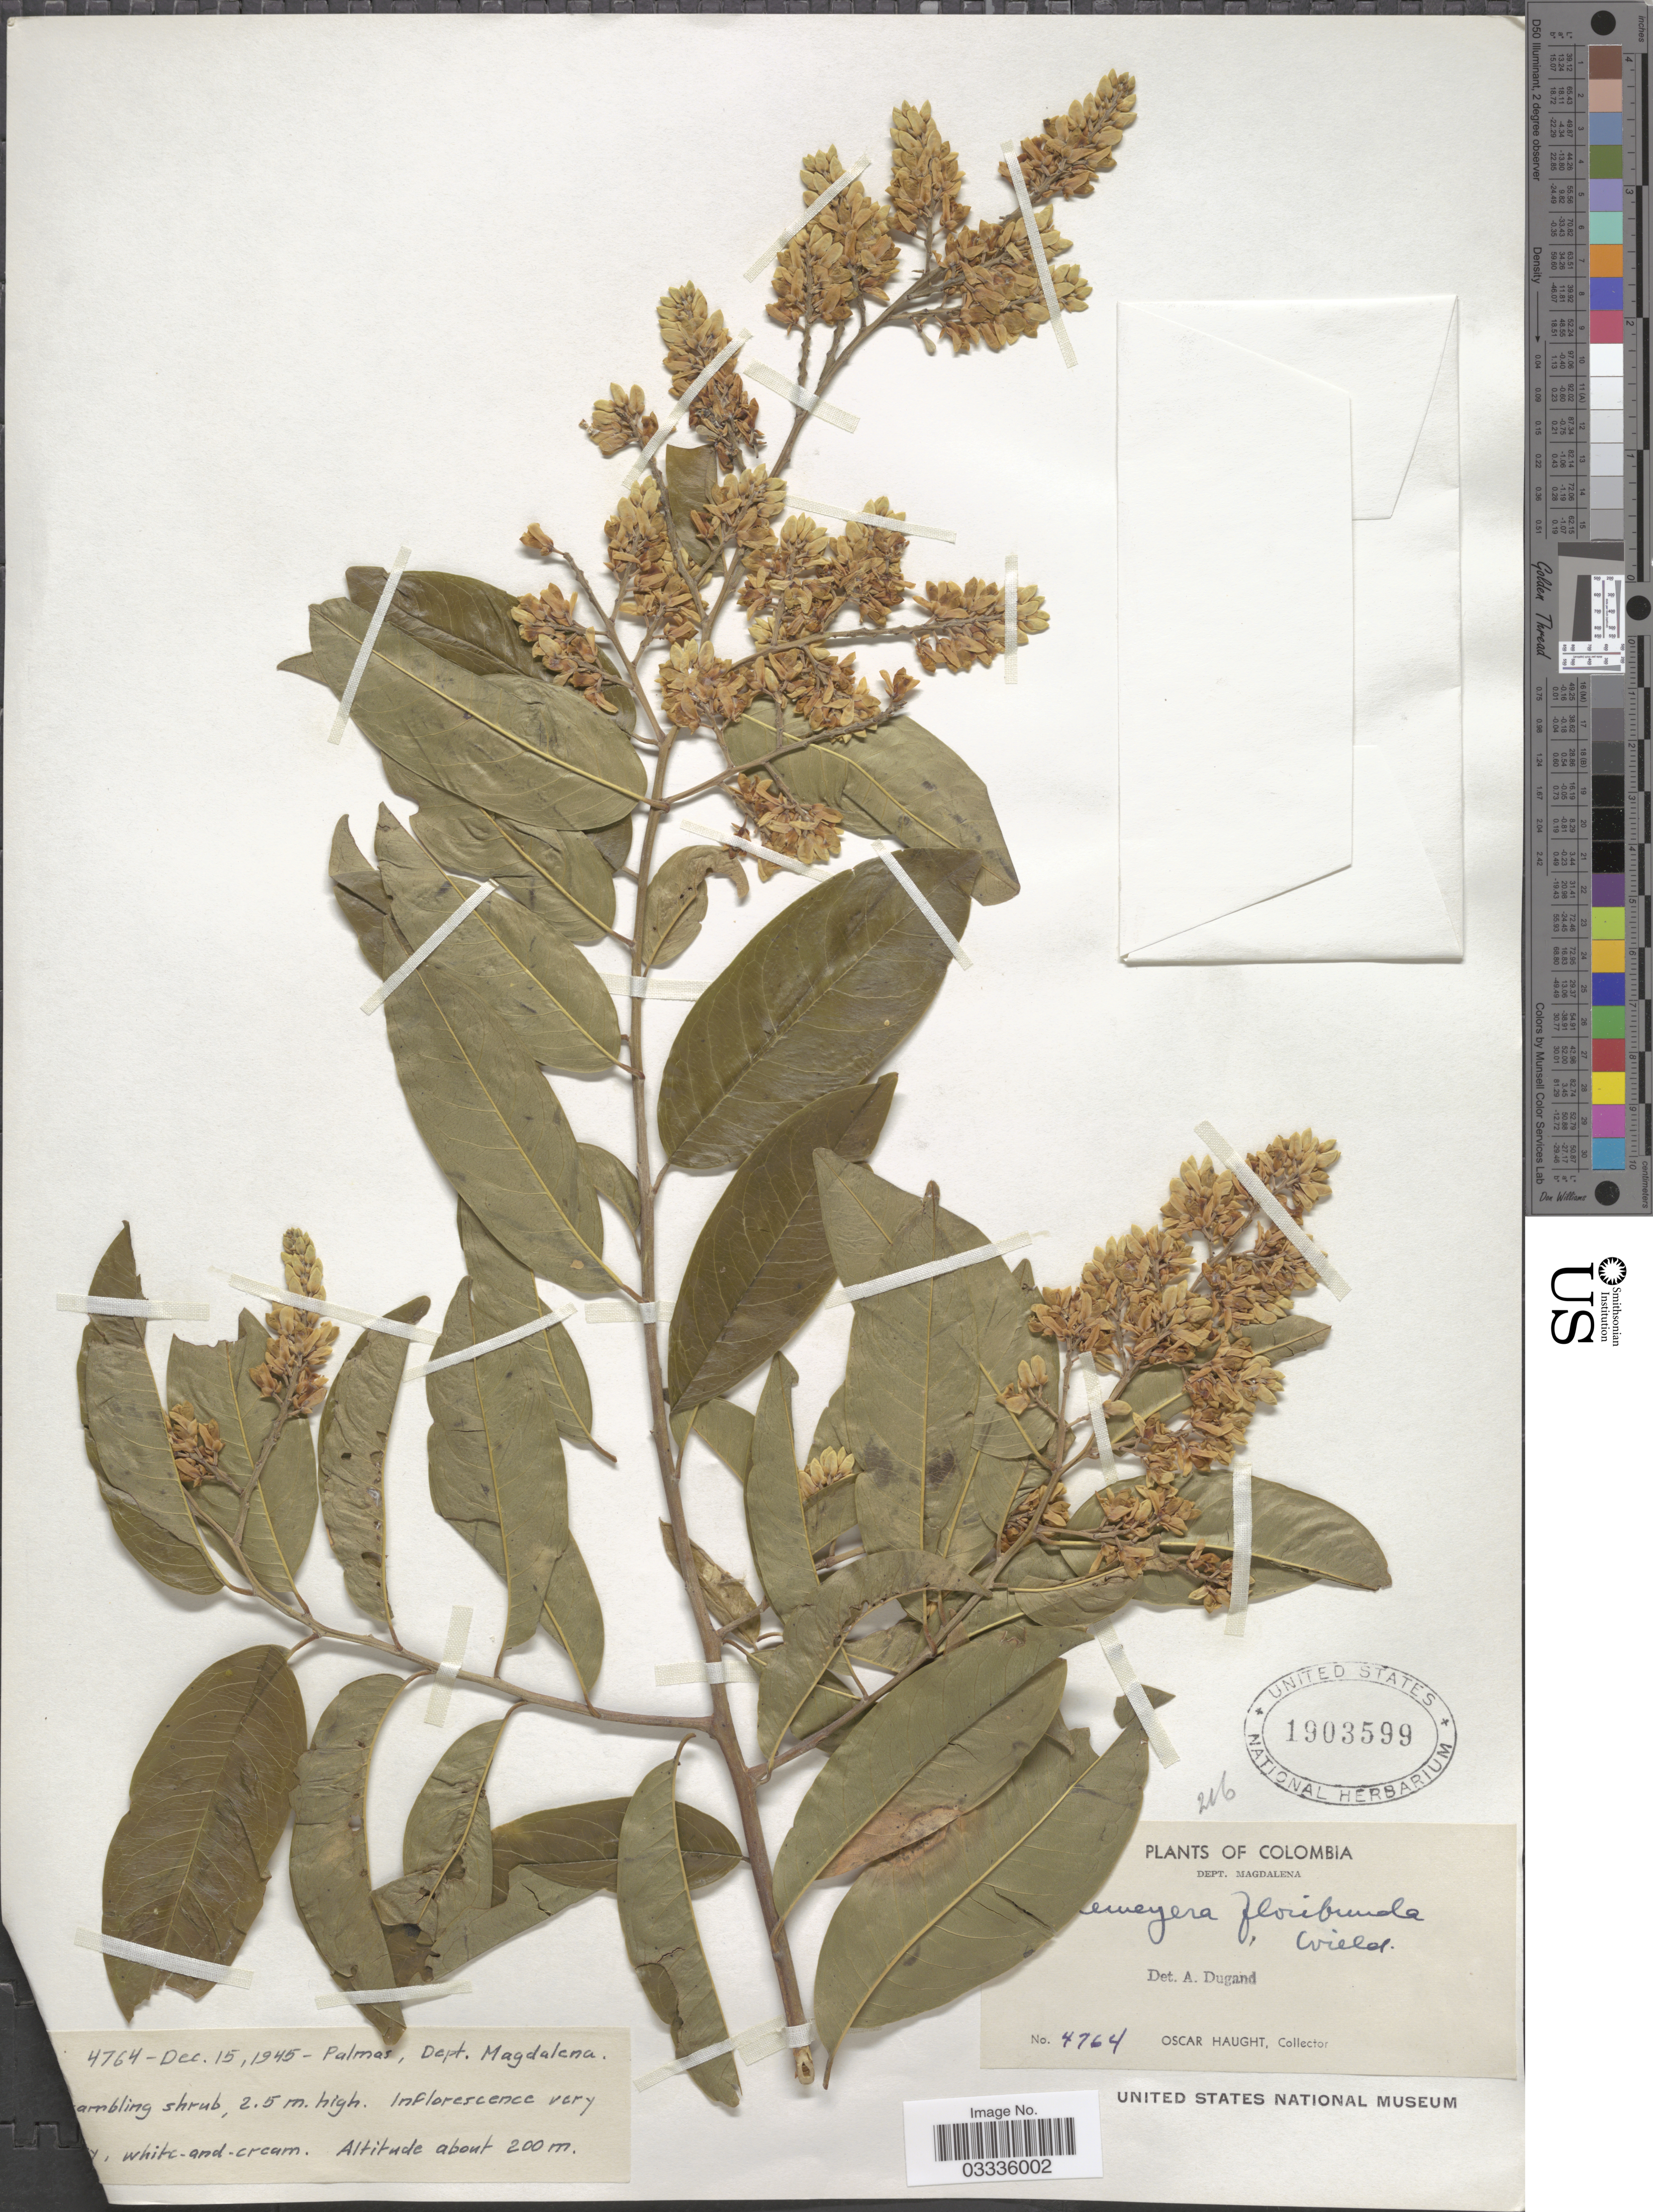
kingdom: Plantae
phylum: Tracheophyta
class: Magnoliopsida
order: Fabales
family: Polygalaceae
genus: Bredemeyera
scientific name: Bredemeyera floribunda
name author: Willd.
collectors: O. L. Haught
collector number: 4764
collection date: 1945-12-15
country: Colombia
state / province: Magdalena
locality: Palmas, Dept. Magdalena.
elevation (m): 200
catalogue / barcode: US 1903599